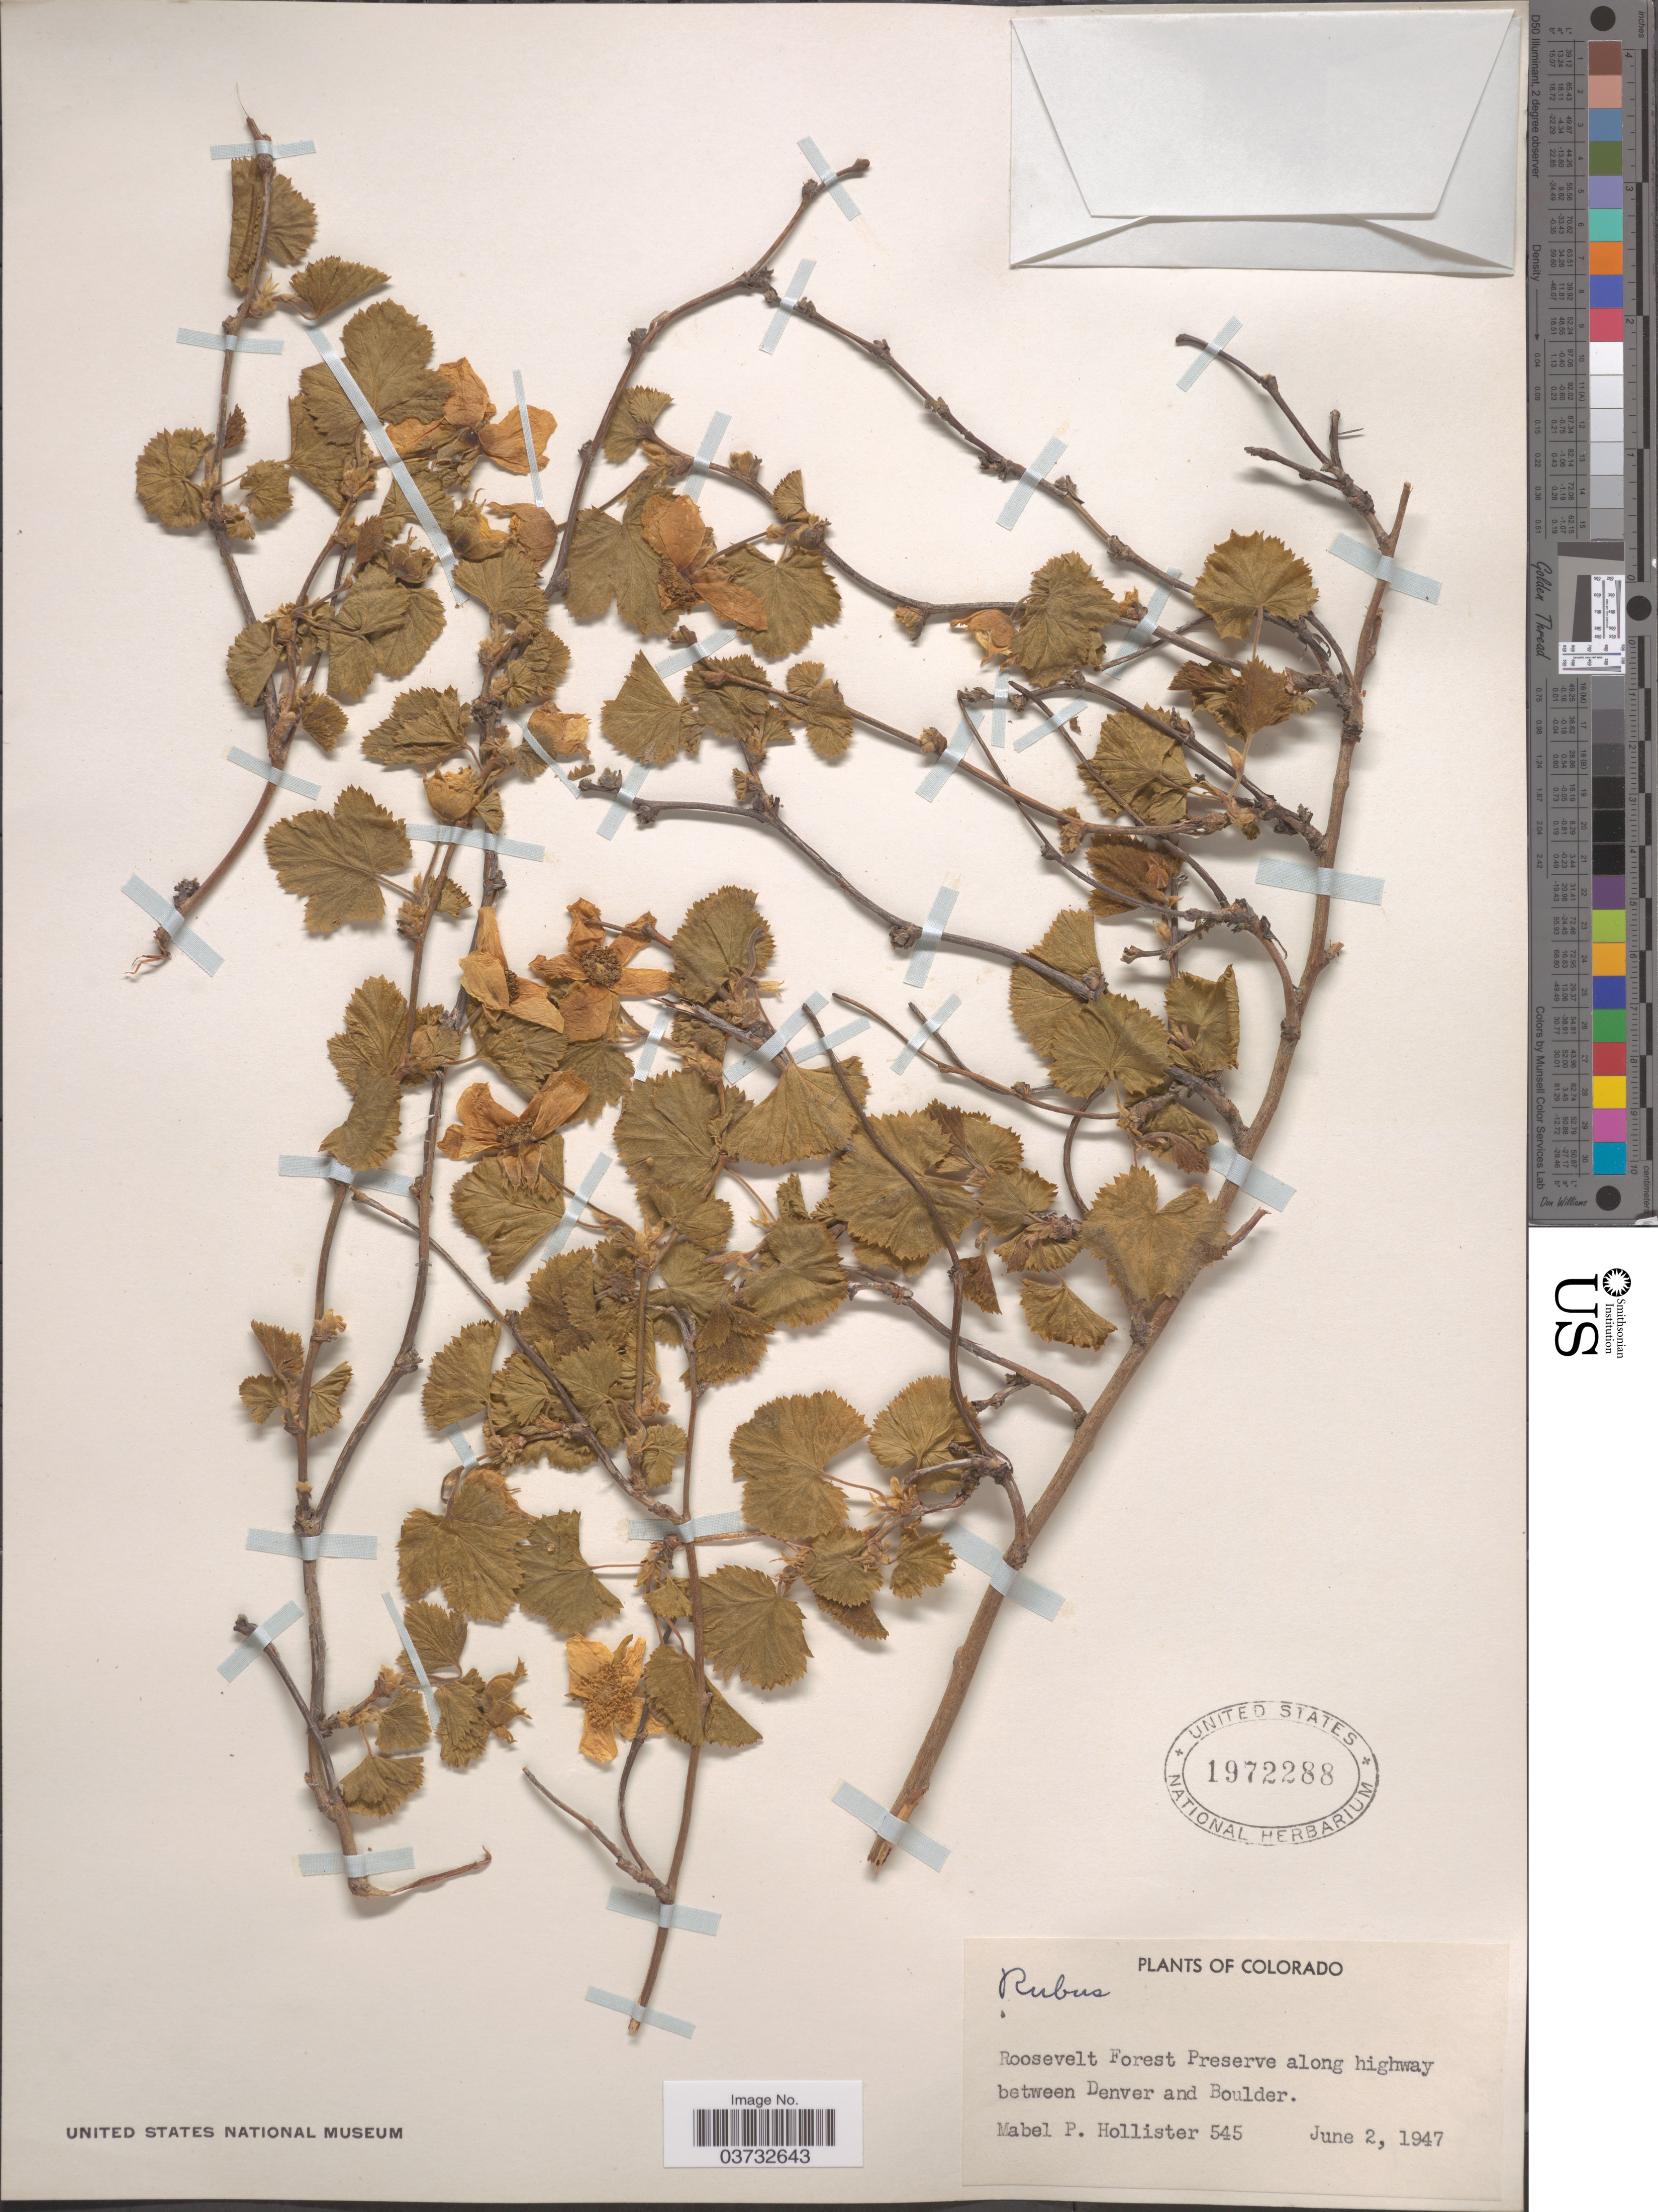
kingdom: Plantae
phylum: Tracheophyta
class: Magnoliopsida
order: Rosales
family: Rosaceae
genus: Rubus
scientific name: Rubus sp.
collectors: M. Hollister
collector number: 545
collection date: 1947-06-02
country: United States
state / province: Colorado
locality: Roosevelt Forest Preserve along highway between Denver and Boulder.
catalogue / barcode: US 1972288